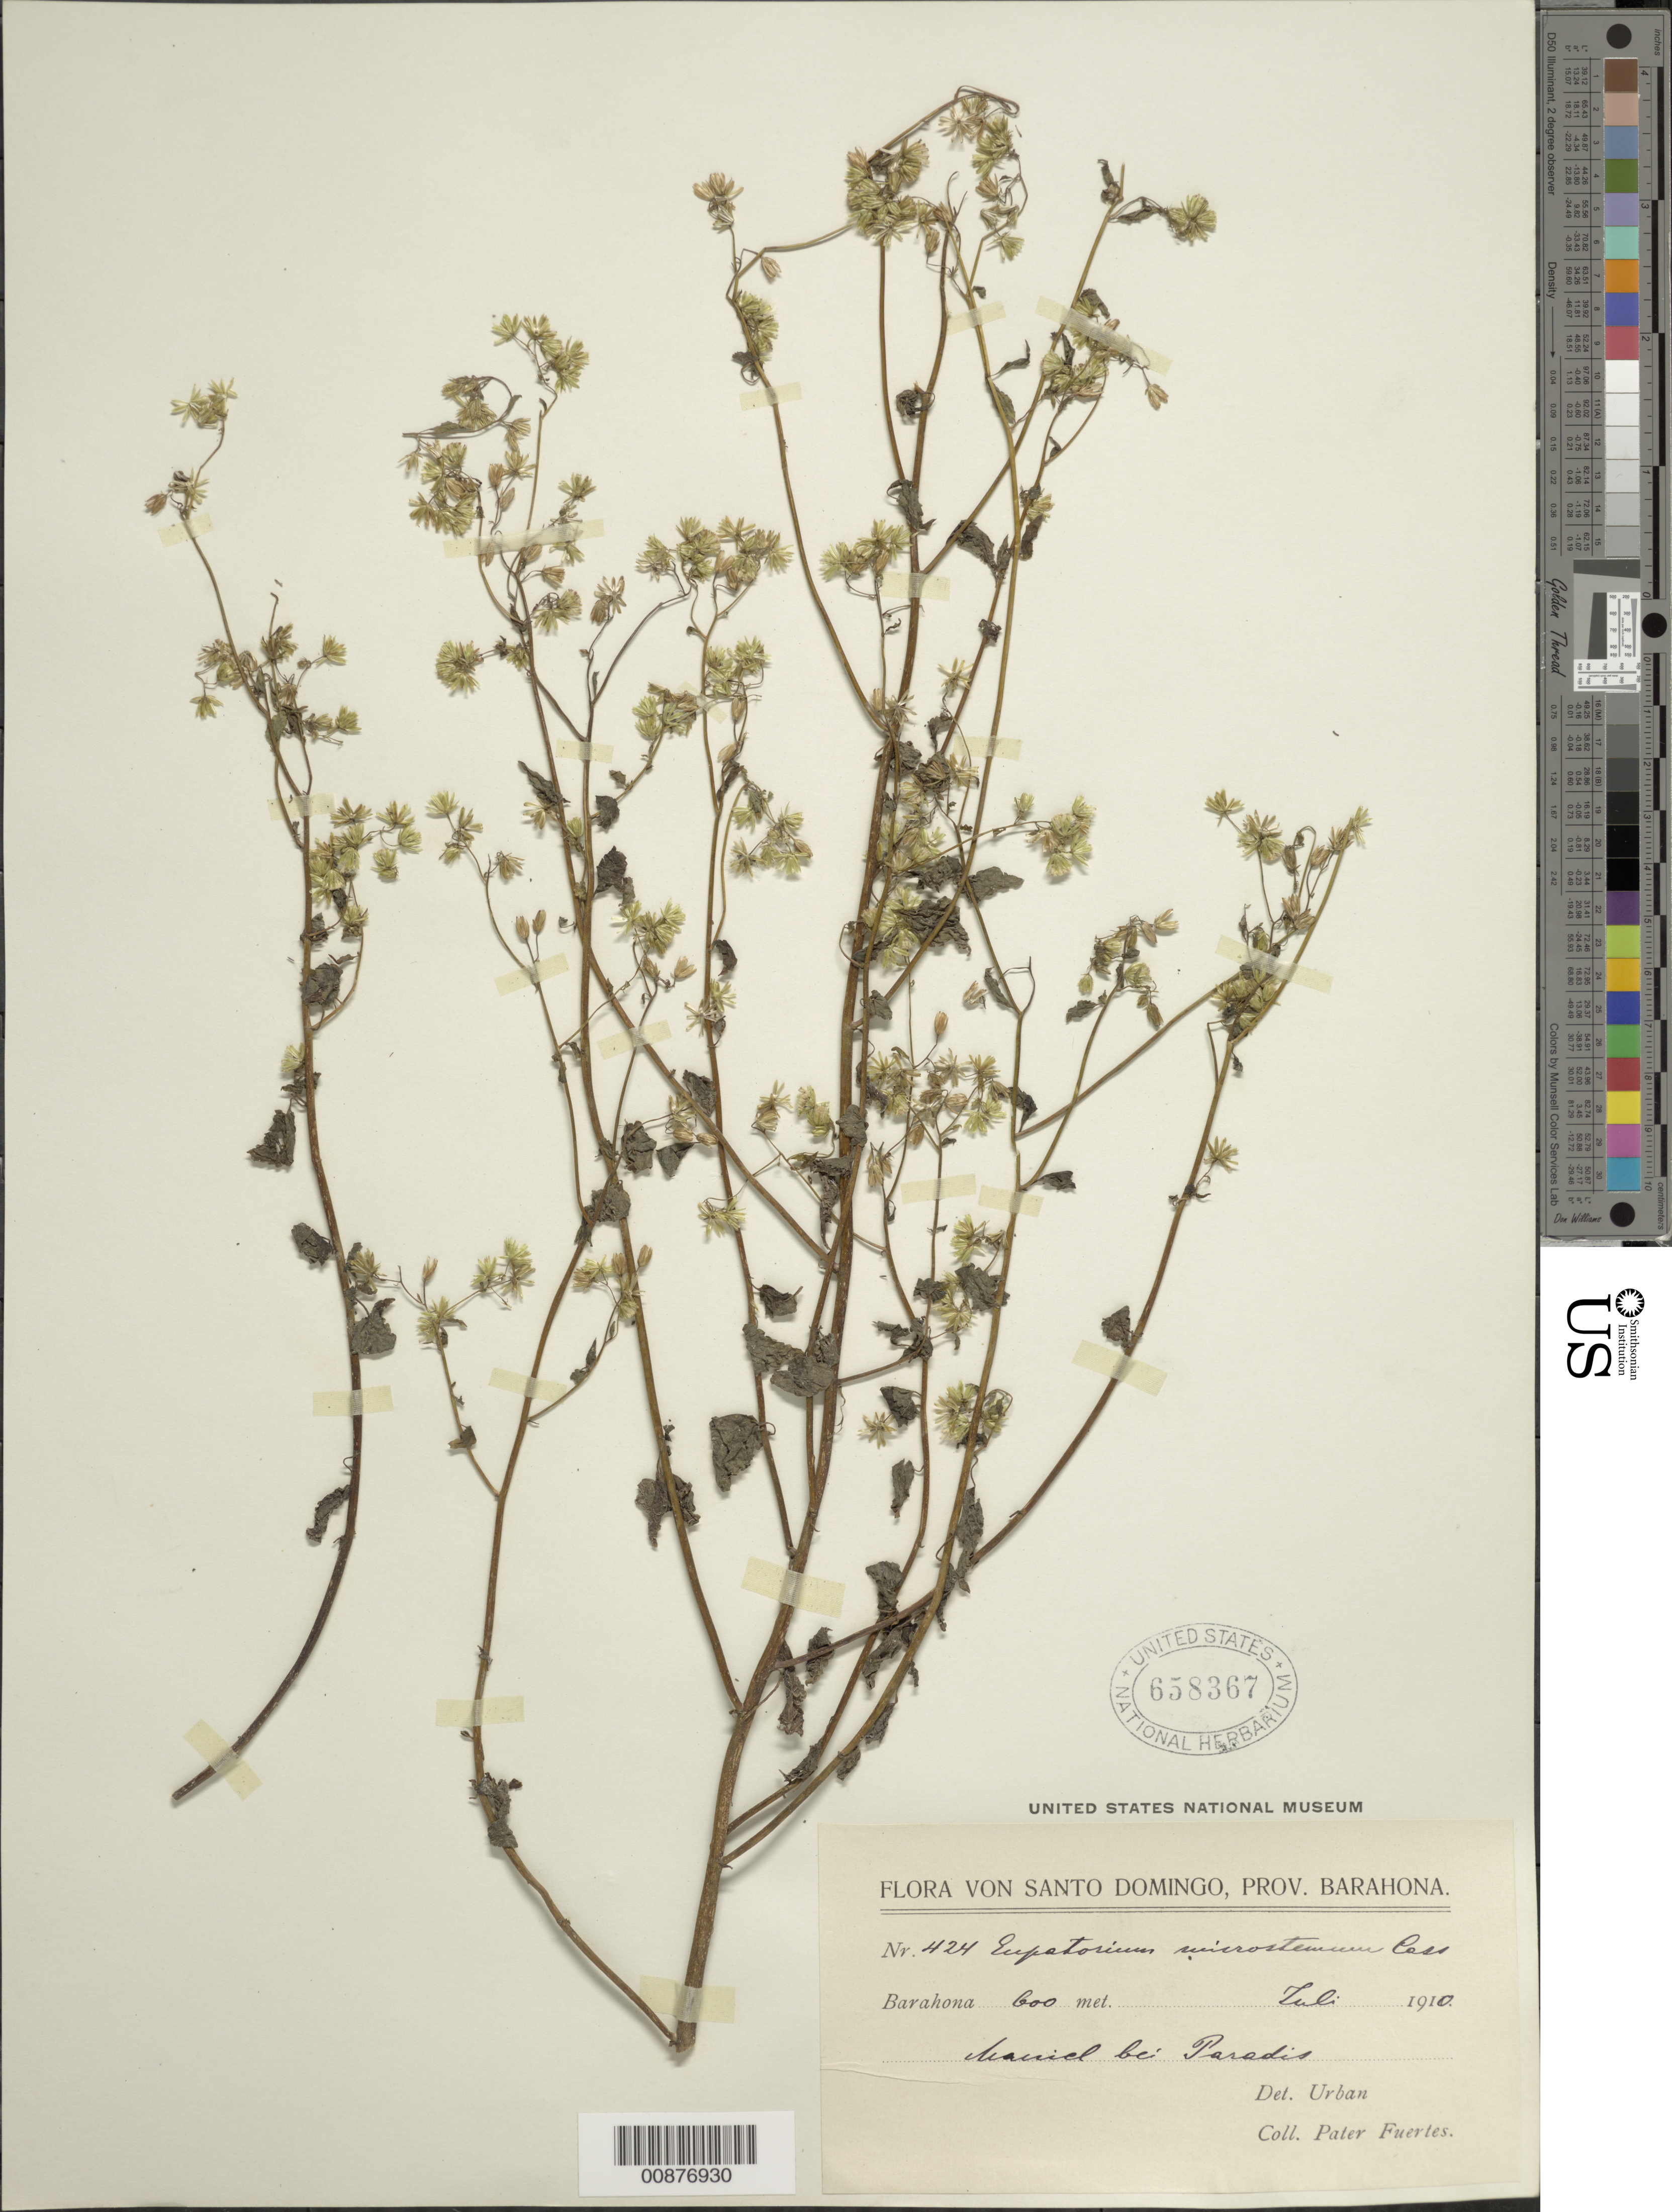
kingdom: Plantae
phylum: Tracheophyta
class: Magnoliopsida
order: Asterales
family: Asteraceae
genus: Fleischmannia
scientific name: Fleischmannia microstemon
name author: (Cass.) R.M. King & H. Rob.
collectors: M. D. Fuertes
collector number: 424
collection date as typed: Jul 1910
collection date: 1910-07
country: Dominican Republic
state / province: Barahona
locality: Barahona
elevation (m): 600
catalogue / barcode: US 658367